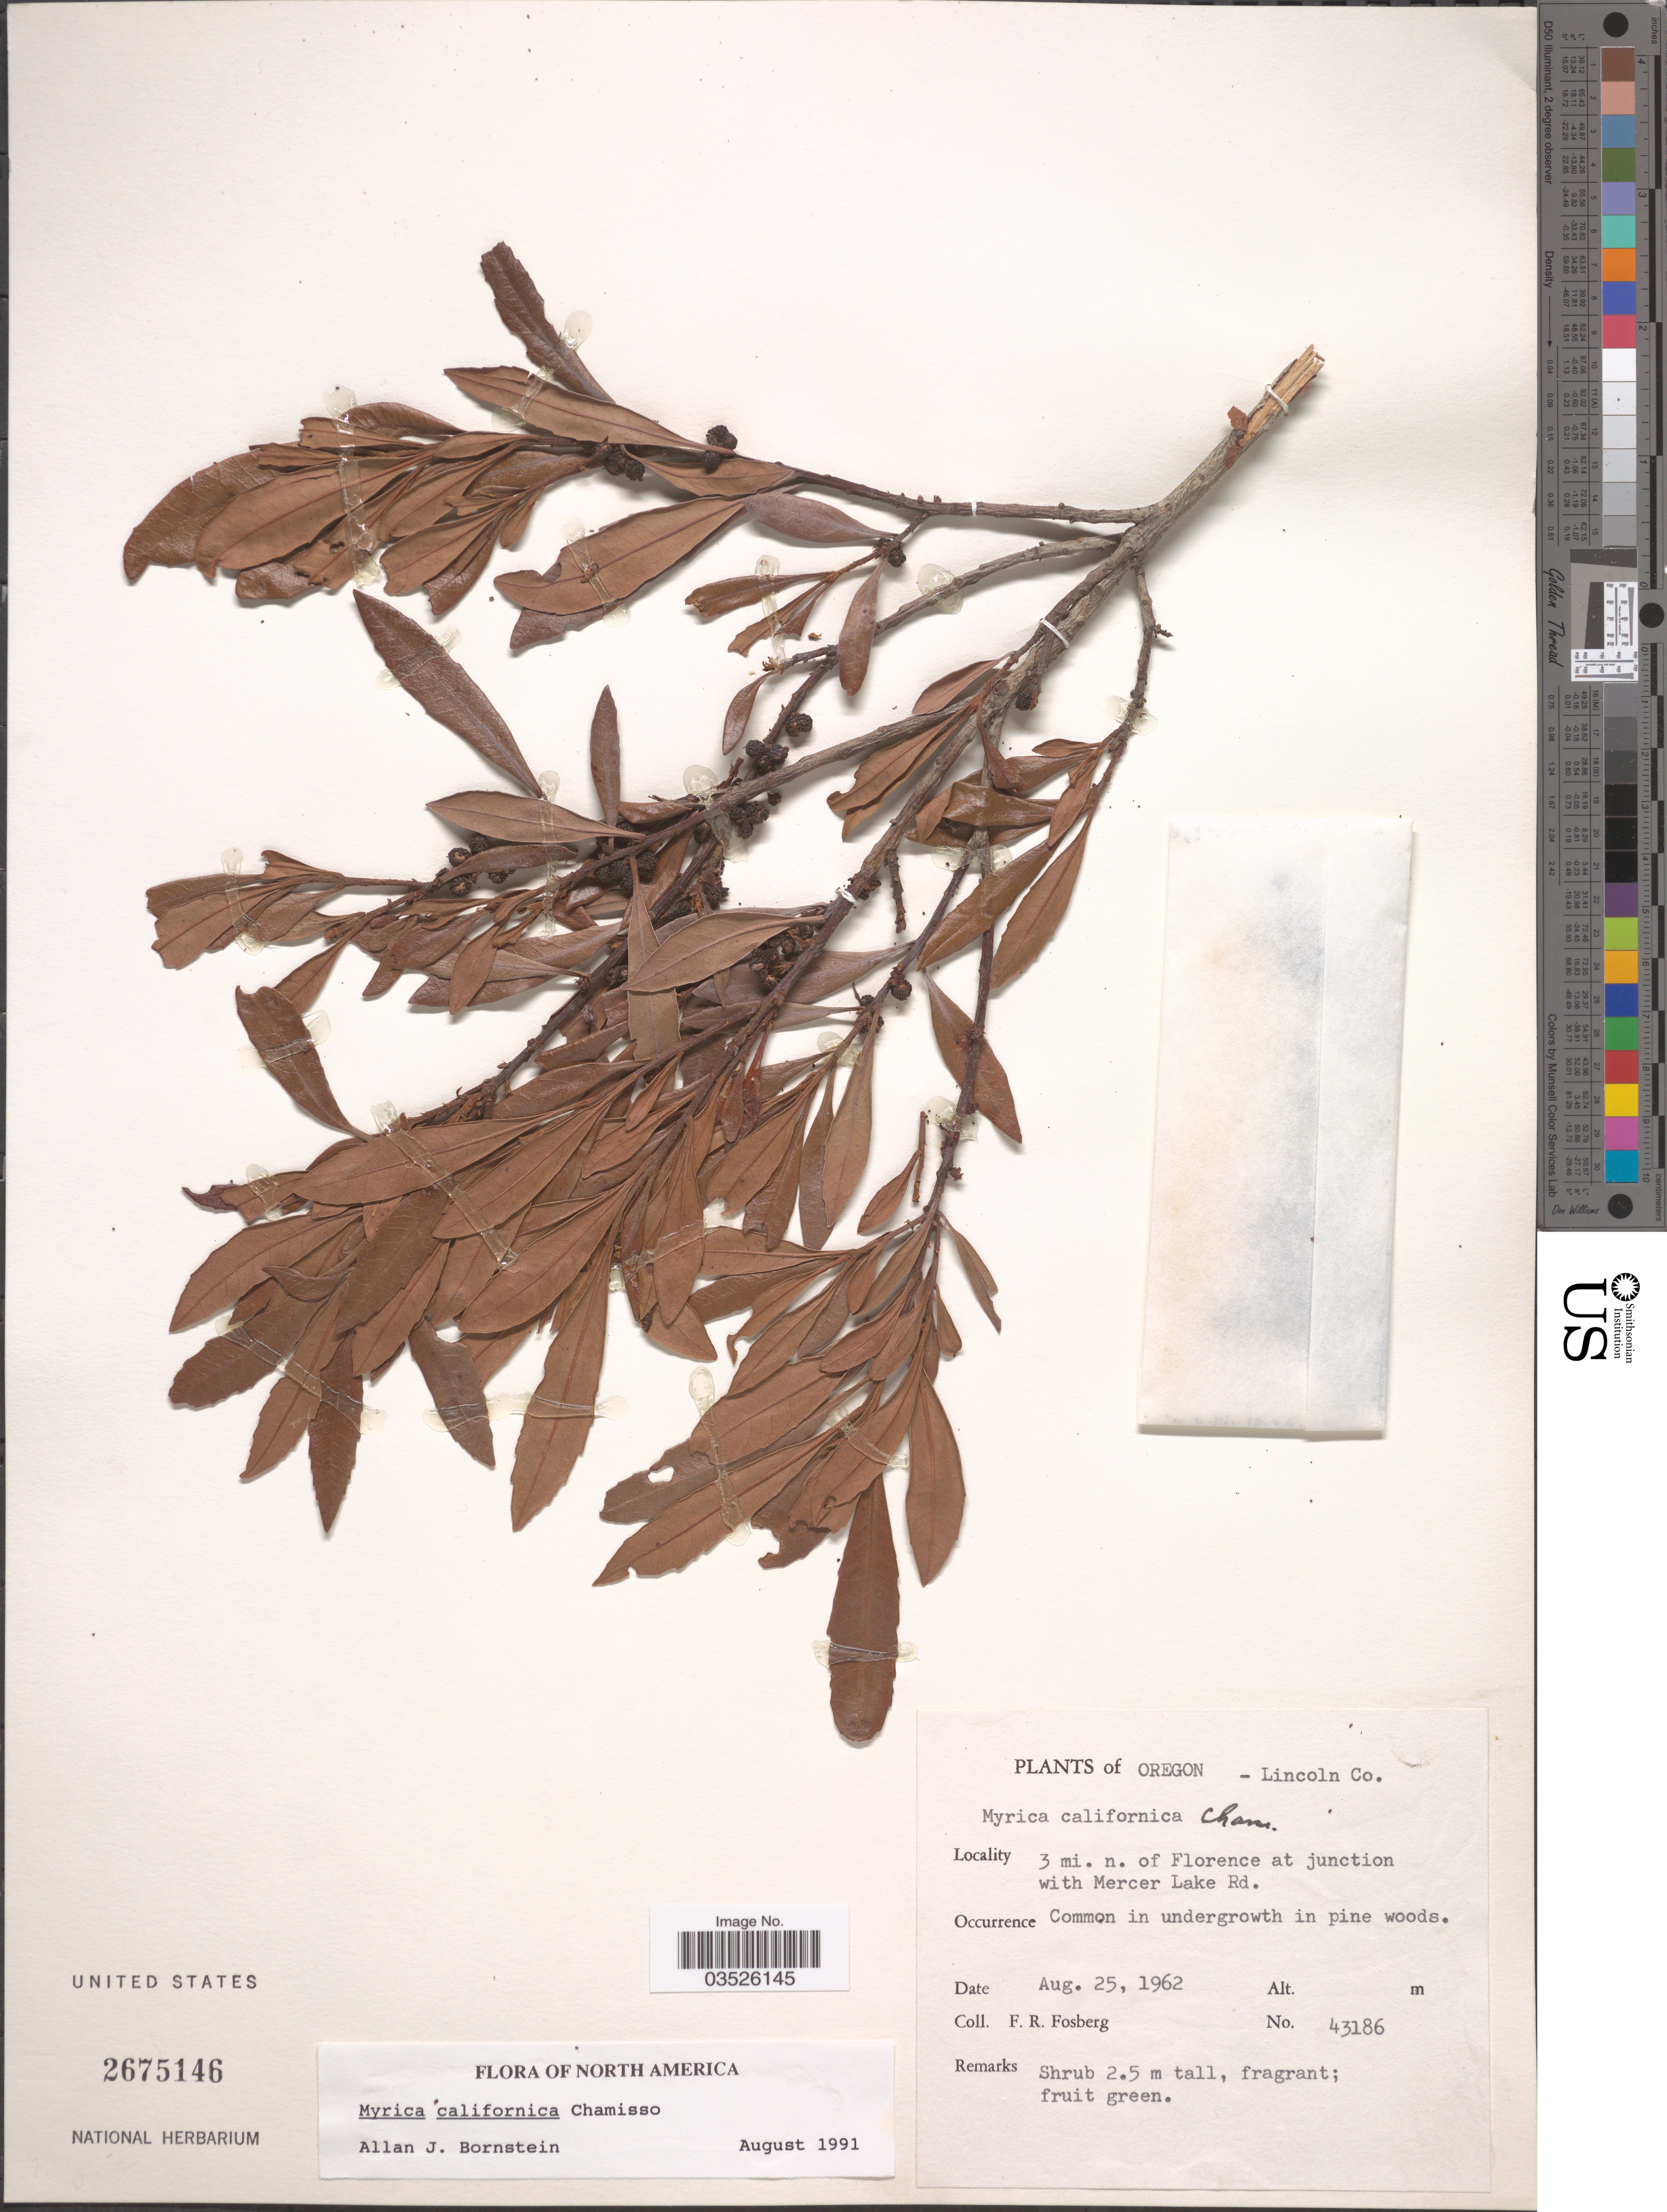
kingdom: Plantae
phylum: Tracheophyta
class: Magnoliopsida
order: Fagales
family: Myricaceae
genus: Morella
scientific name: Morella californica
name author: (Cham.) Wilbur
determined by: Strong, Mark T., (BOT), Smithsonian Institution - National Museum of Natural History (UNITED STATES)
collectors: F. R. Fosberg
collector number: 43186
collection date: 1962-08-25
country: United States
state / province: Oregon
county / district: Lincoln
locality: Lincoln Co. 3 mi. n. of Florence at junction with Mercer Lake Rd.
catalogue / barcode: US 2675146